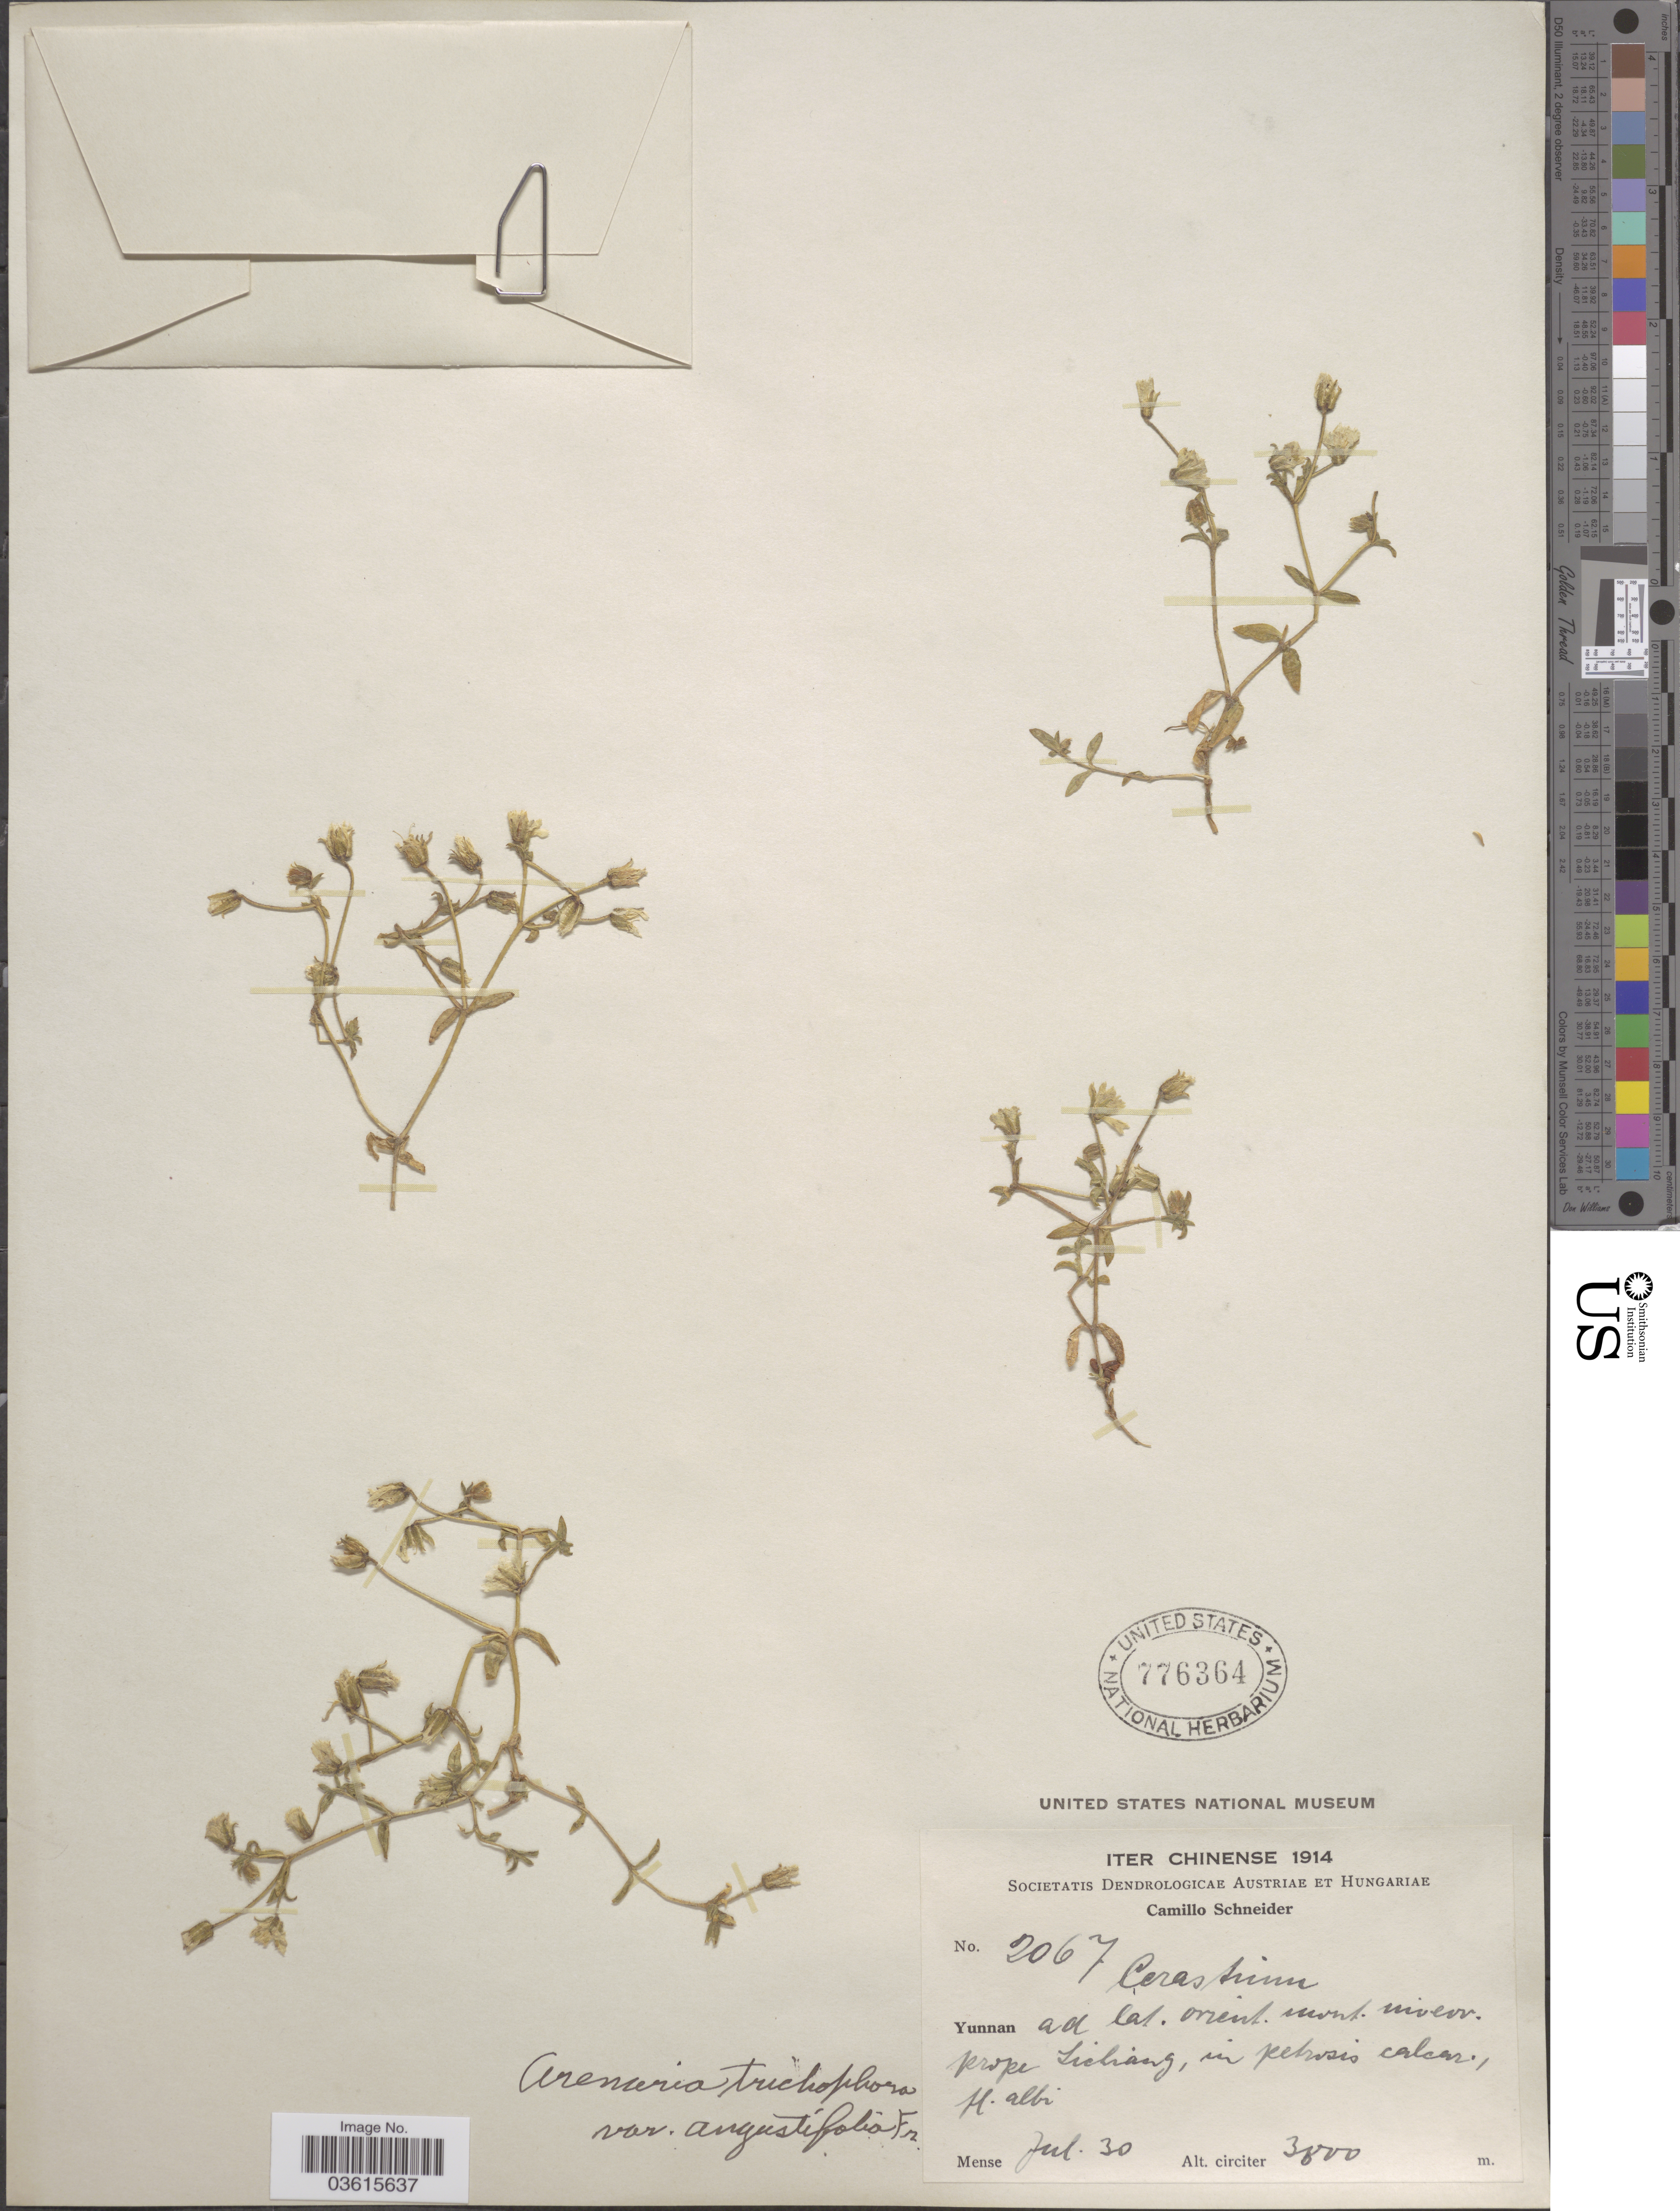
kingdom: Plantae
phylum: Tracheophyta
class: Magnoliopsida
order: Caryophyllales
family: Caryophyllaceae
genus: Odontostemma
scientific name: Odontostemma yulongshanense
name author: (L.H. Zhou) Rabeler & W.L. Wagner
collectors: C. K. Schneider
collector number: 2067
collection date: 1914-07-30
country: China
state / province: Yunnan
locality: Ad lat. orient. mont. Niveor. prope Lichiang.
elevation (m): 3800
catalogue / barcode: US 776364